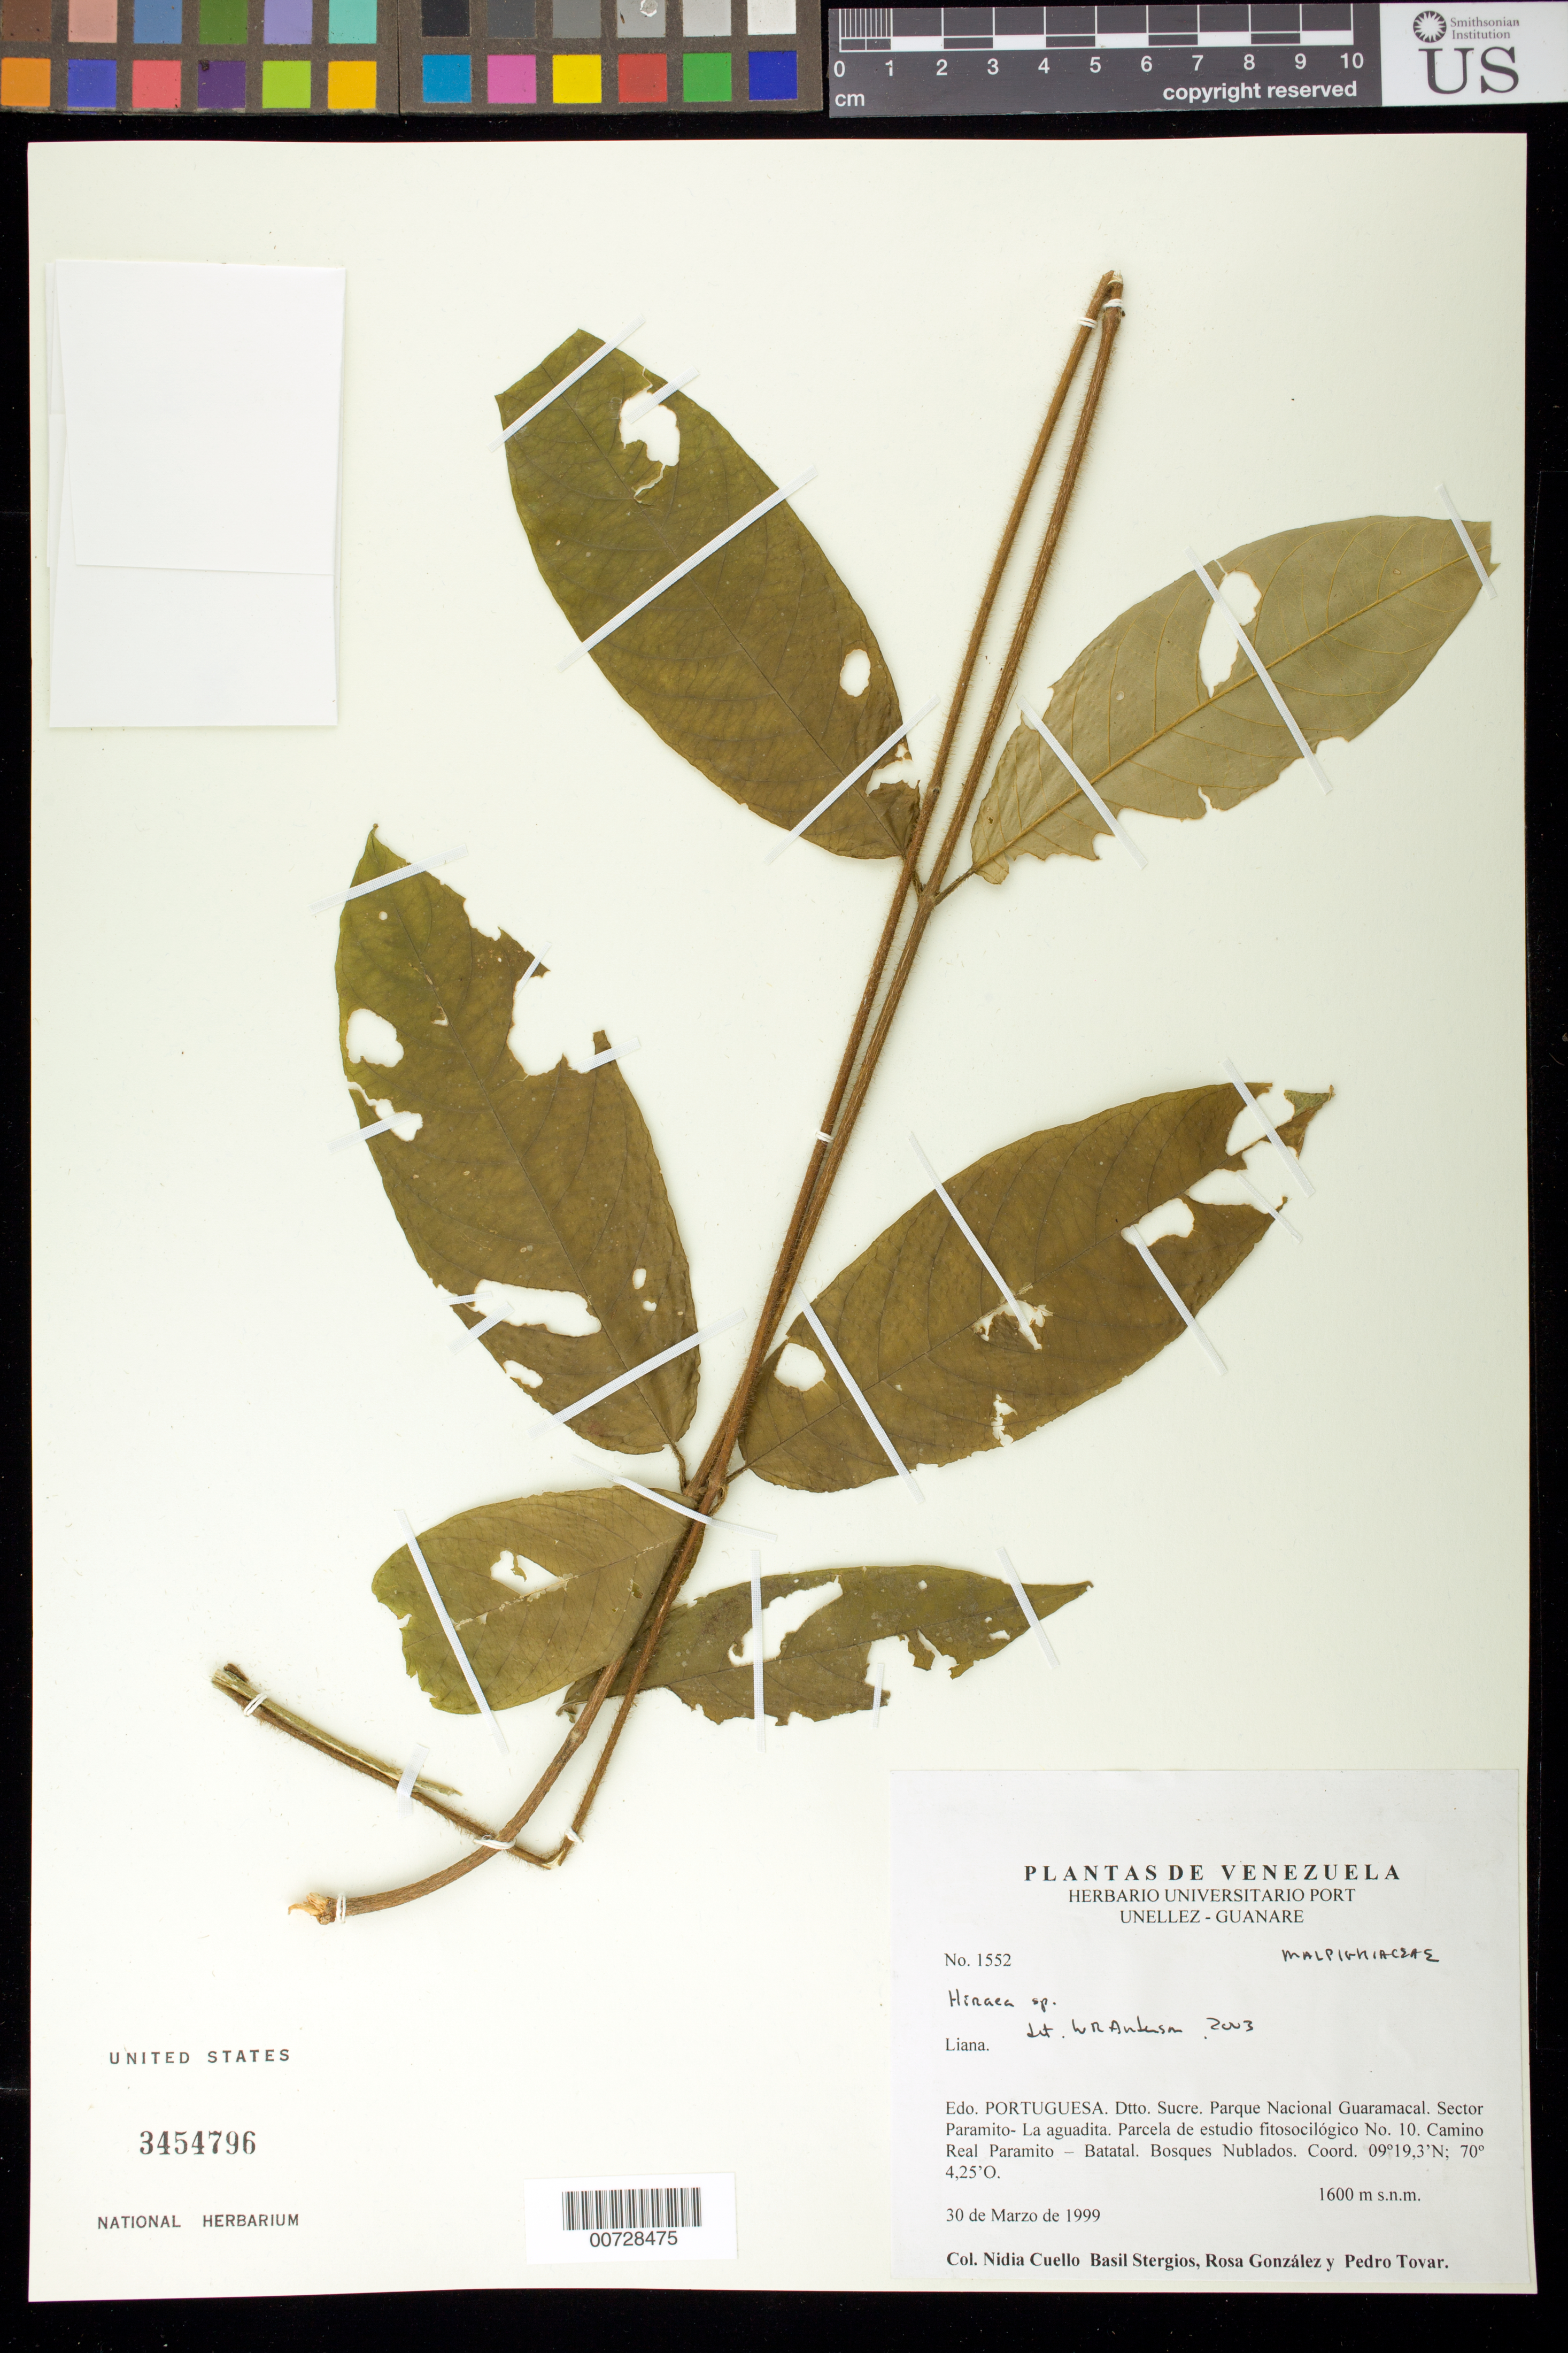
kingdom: Plantae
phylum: Tracheophyta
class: Magnoliopsida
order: Malpighiales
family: Malpighiaceae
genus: Hiraea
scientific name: Hiraea sp.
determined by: Anderson, W. R., (MICH), University of Michigan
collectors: N. L. Cuello, B. G. Stergios, R. González & P. Tovar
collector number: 1552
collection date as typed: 30 Mar 1999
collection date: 1999-03-30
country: Venezuela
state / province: Portuguesa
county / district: Sucre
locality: Parque Nacional Guaramacal. Sector Paramito - La Aguadita. Camino Real Paramito - Batatal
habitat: Bosques nublados.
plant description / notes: MICH, PORT, US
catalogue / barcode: US 3454796